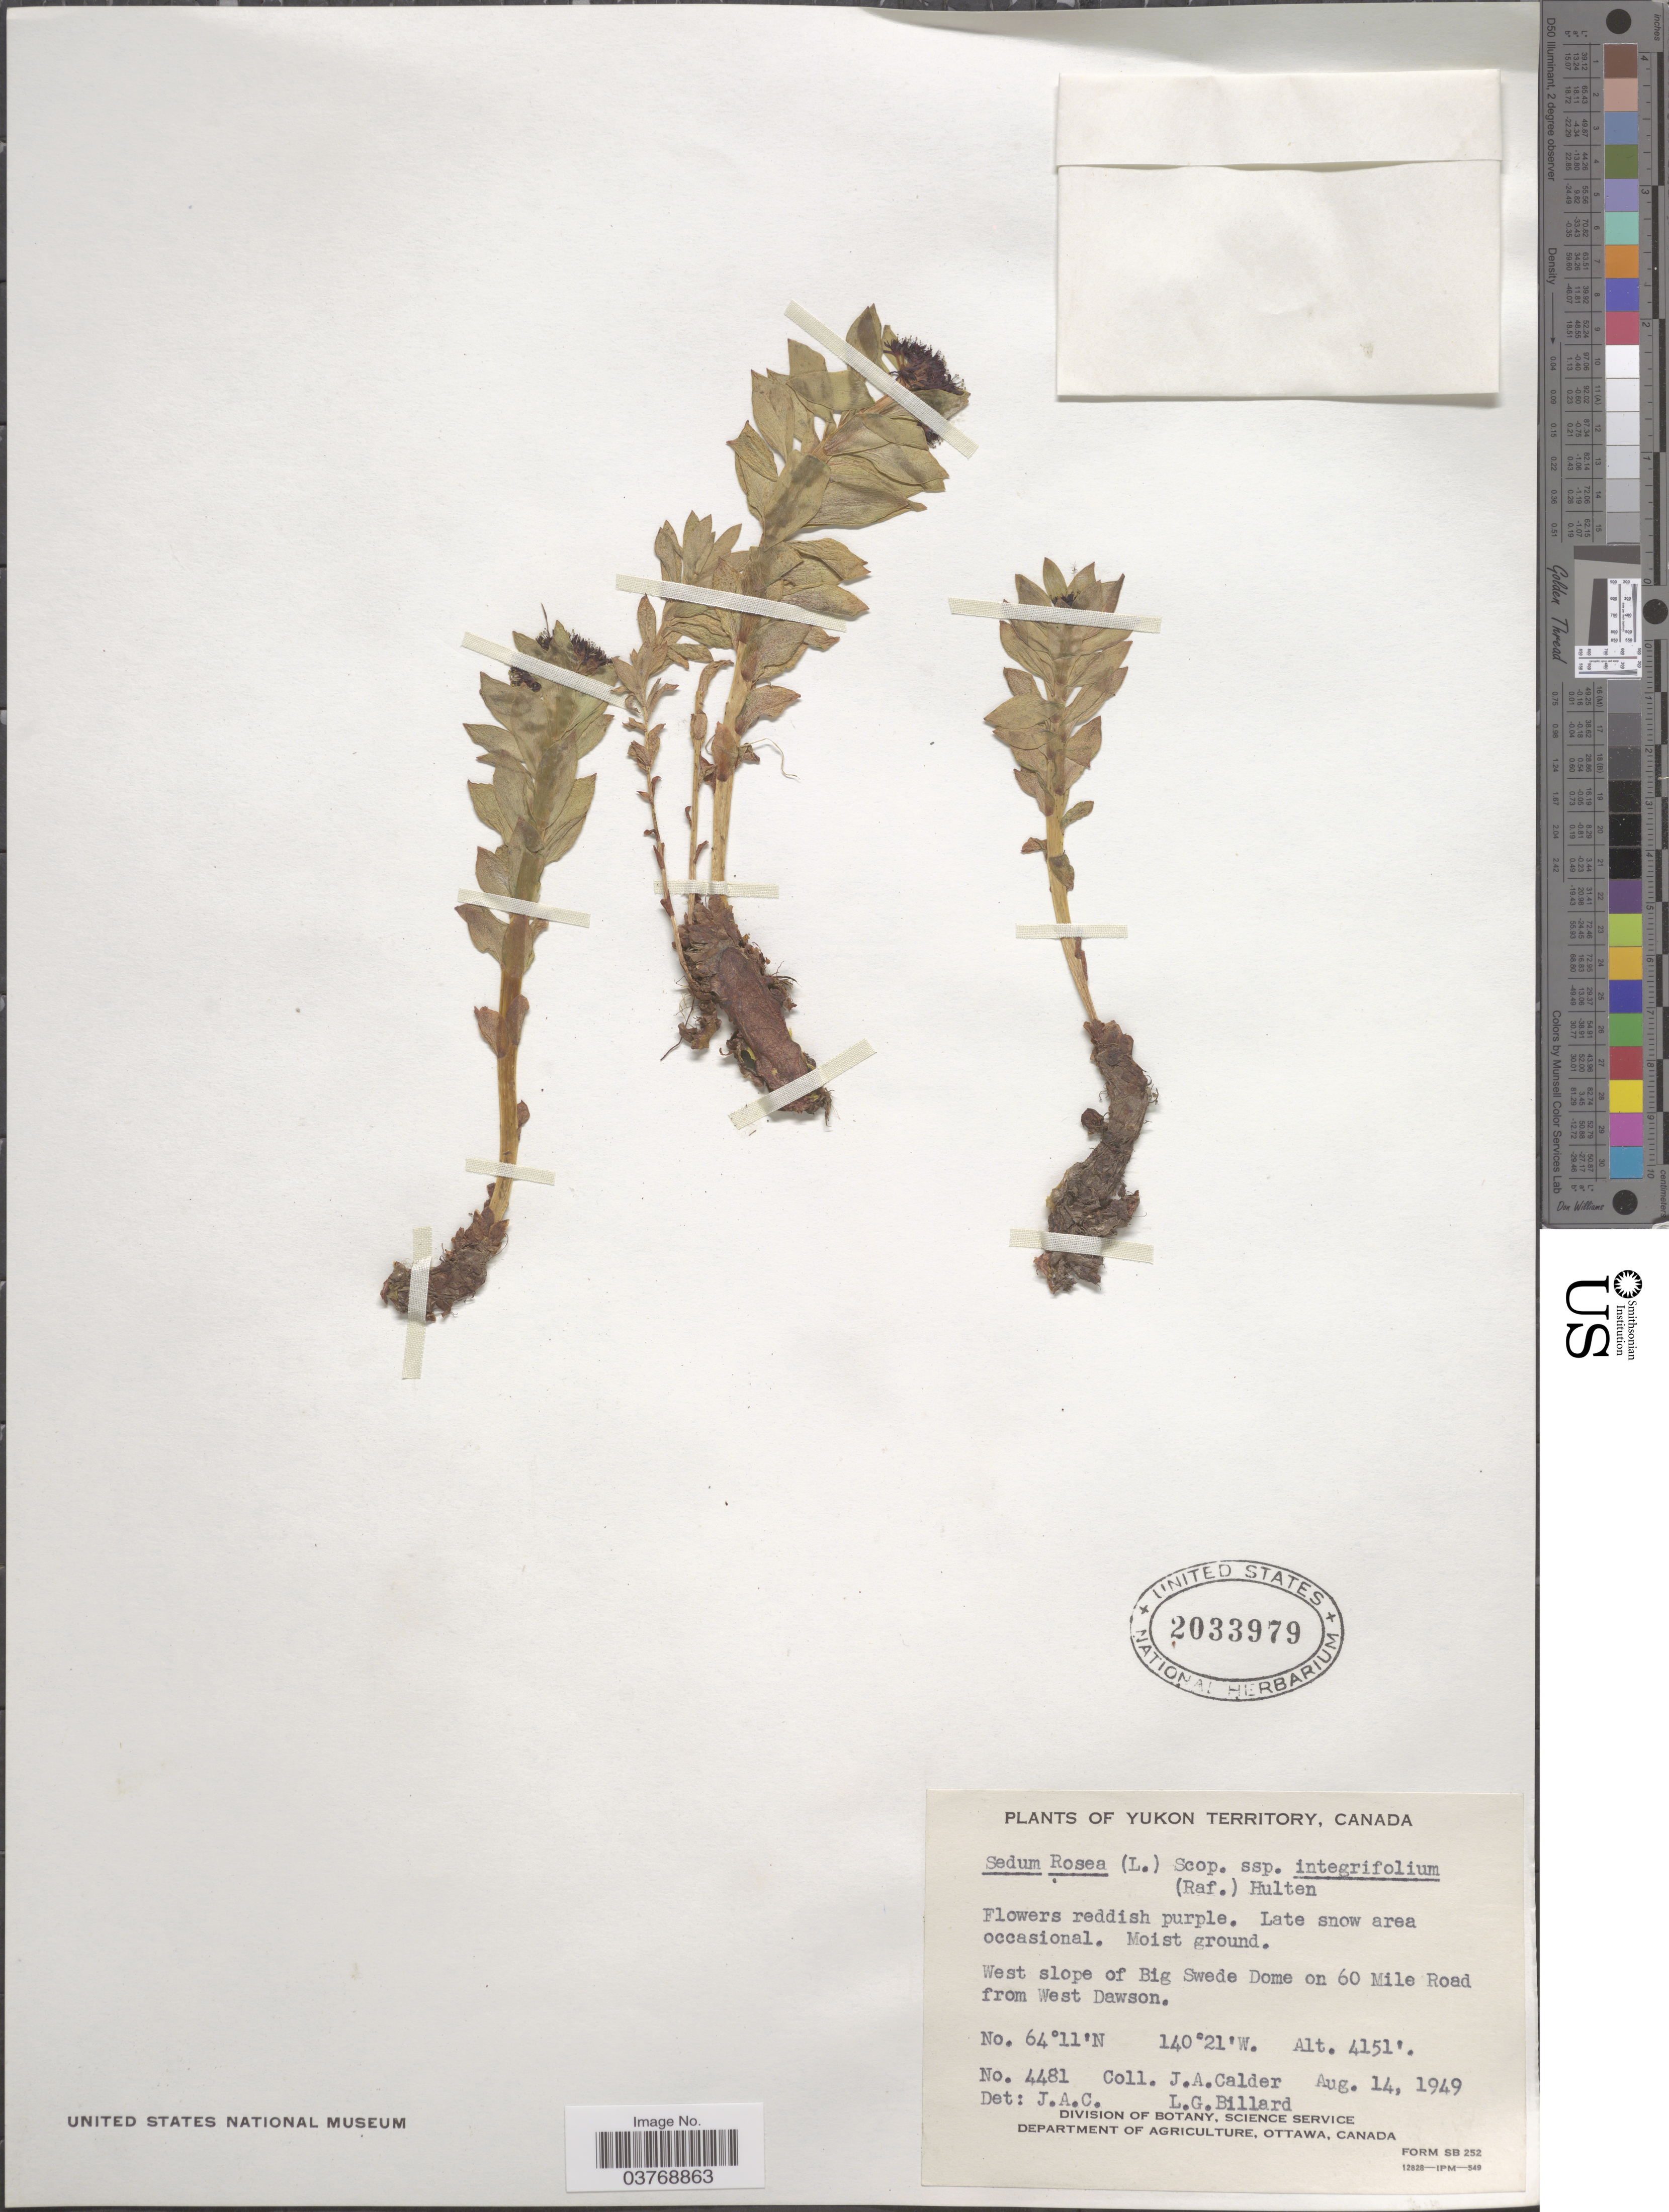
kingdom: Plantae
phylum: Tracheophyta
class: Magnoliopsida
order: Saxifragales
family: Crassulaceae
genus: Rhodiola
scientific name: Rhodiola integrifolia subsp. integrifolia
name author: Raf.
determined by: Strong, Mark T., (BOT), Smithsonian Institution - National Museum of Natural History (UNITED STATES)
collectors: J. A. Calder & L. Billard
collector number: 4481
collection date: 1949-08-14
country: Canada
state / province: Yukon Territory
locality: West slope of Big Swede Dome on 60 mile Road from West Dawson.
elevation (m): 1265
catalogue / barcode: US 2033979